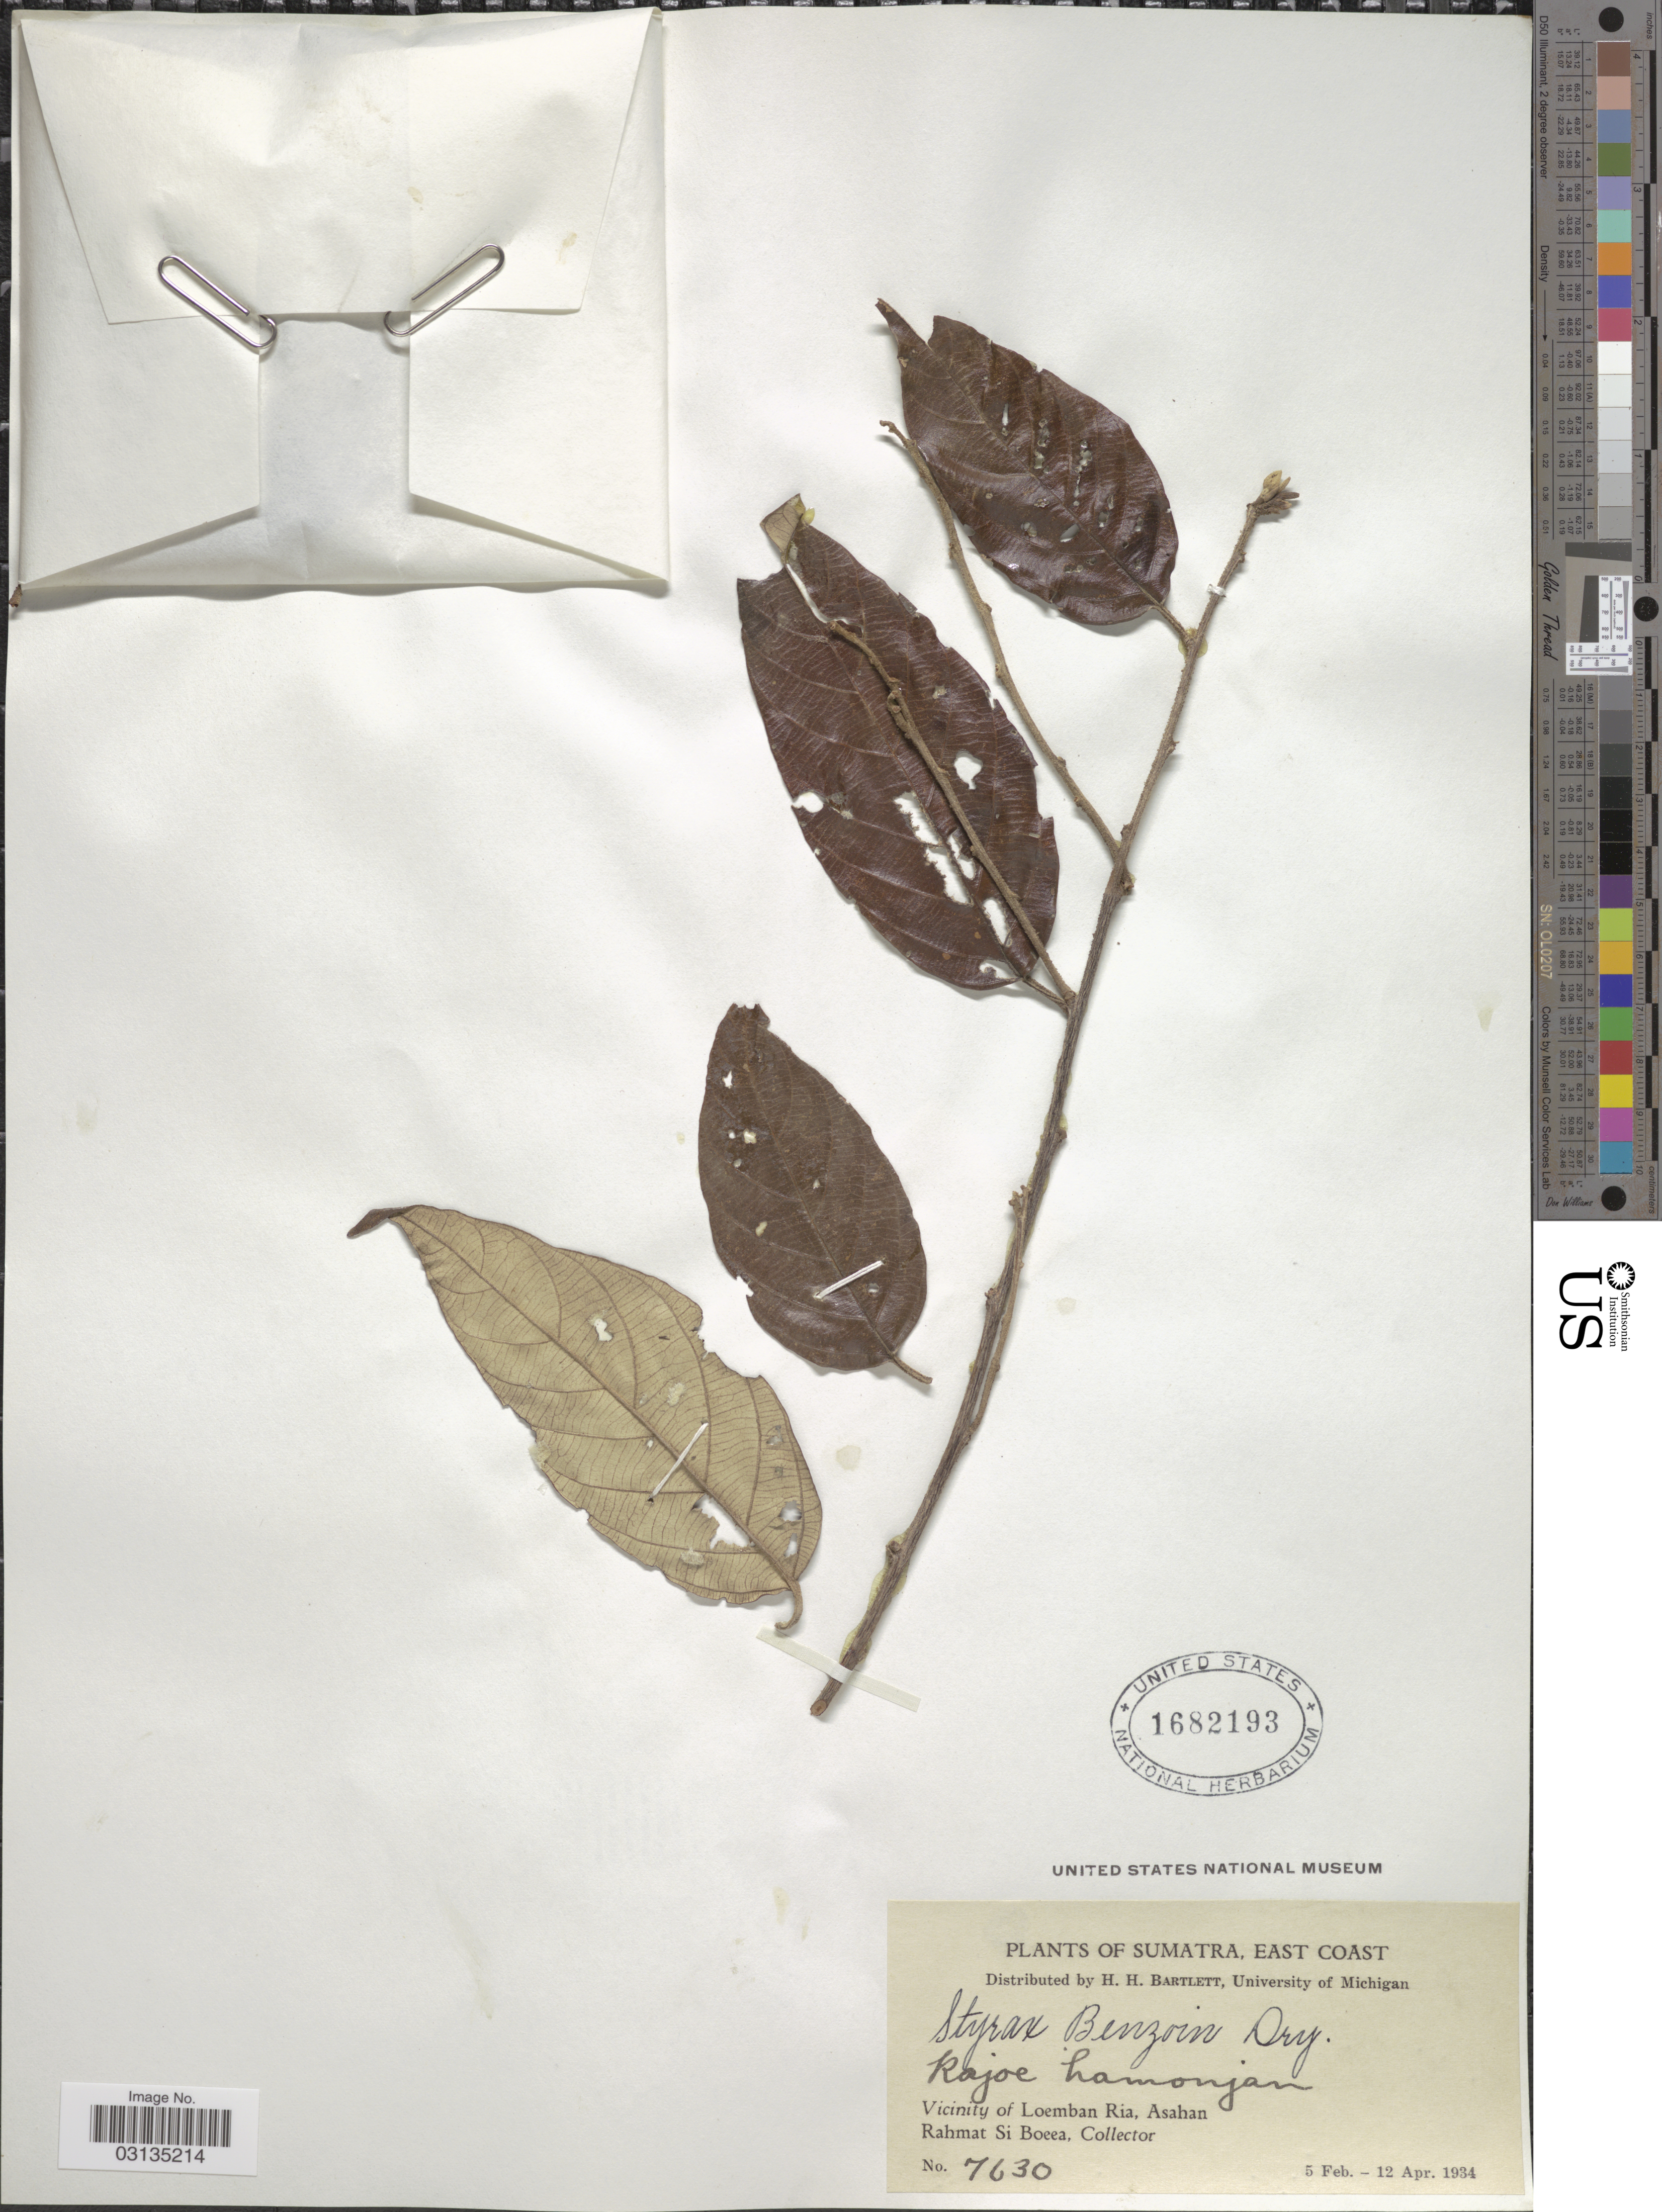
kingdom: Plantae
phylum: Tracheophyta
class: Magnoliopsida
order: Ericales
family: Styracaceae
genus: Styrax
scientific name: Styrax benzoin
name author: Dryand.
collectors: Rahmat Si Boeea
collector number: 7630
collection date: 1934-02-05/1934-04-12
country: Indonesia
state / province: Sumatra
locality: East Coast, Vicinity of Loemban Ria, Asahan.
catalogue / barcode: US 1682193